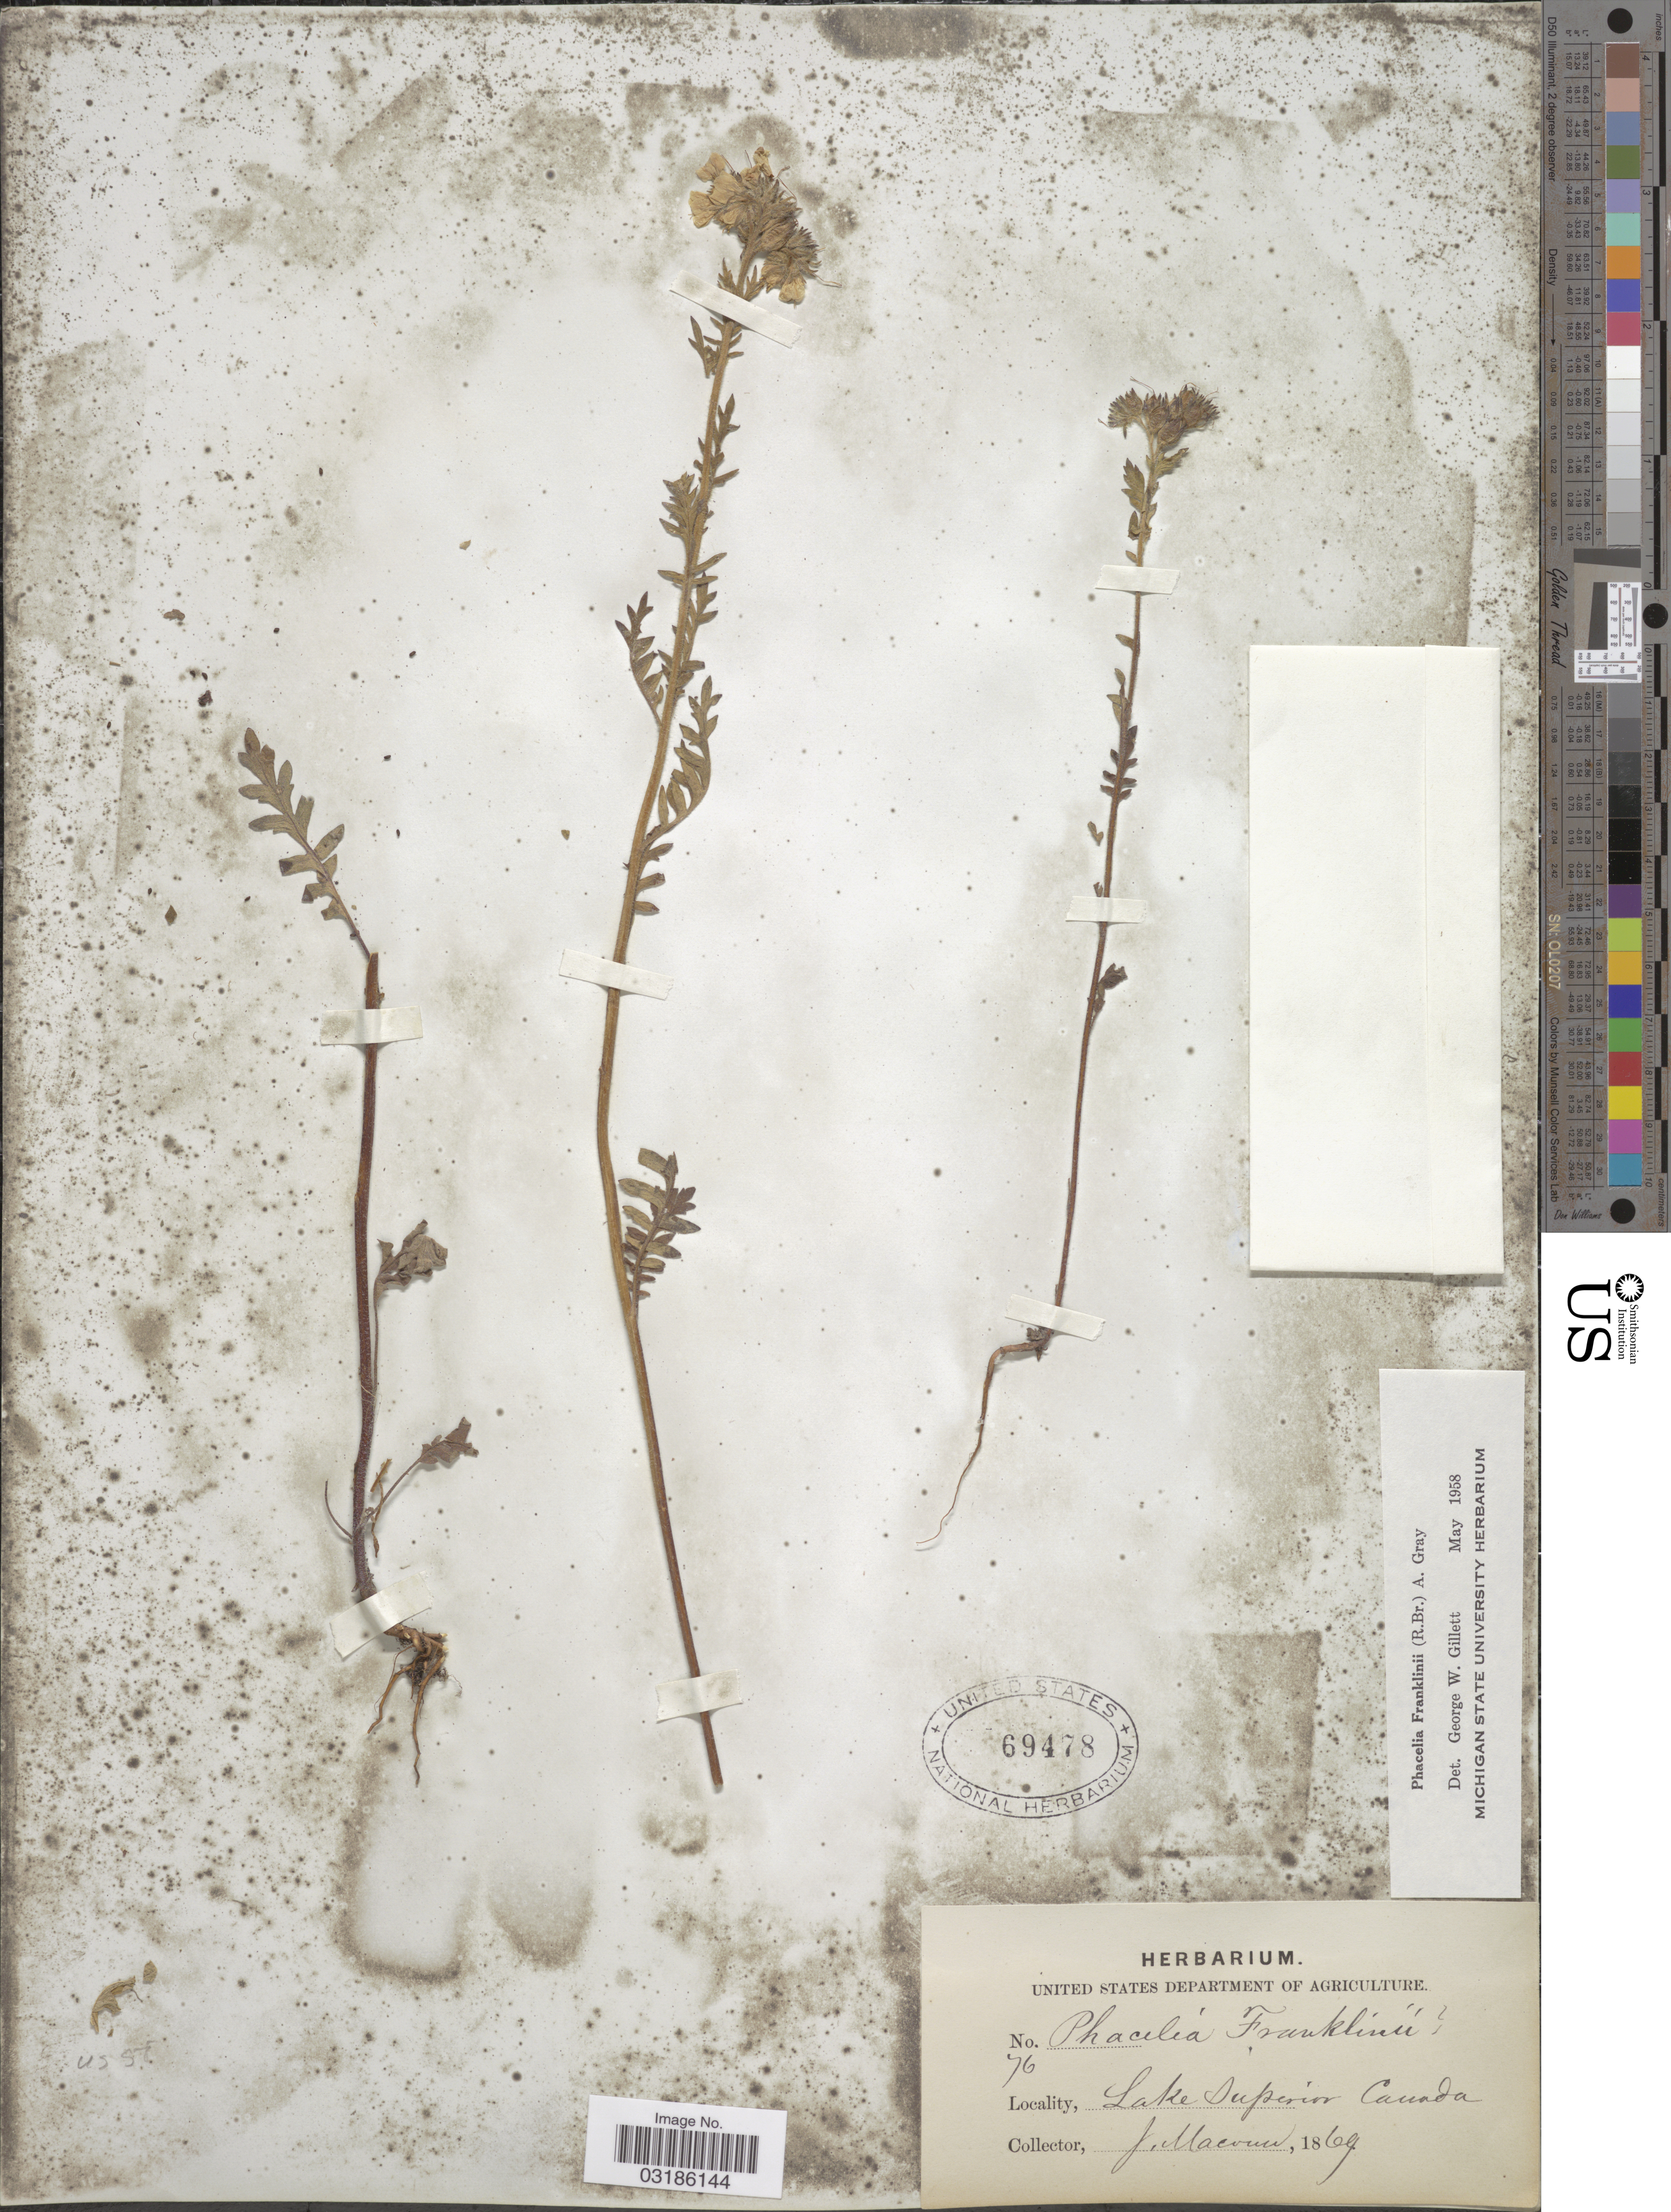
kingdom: Plantae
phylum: Tracheophyta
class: Magnoliopsida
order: Boraginales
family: Hydrophyllaceae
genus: Phacelia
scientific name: Phacelia franklinii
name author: Nutt.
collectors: J. Macoun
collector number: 76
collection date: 1869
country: Canada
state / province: Ontario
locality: Lake Superior.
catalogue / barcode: US 69478